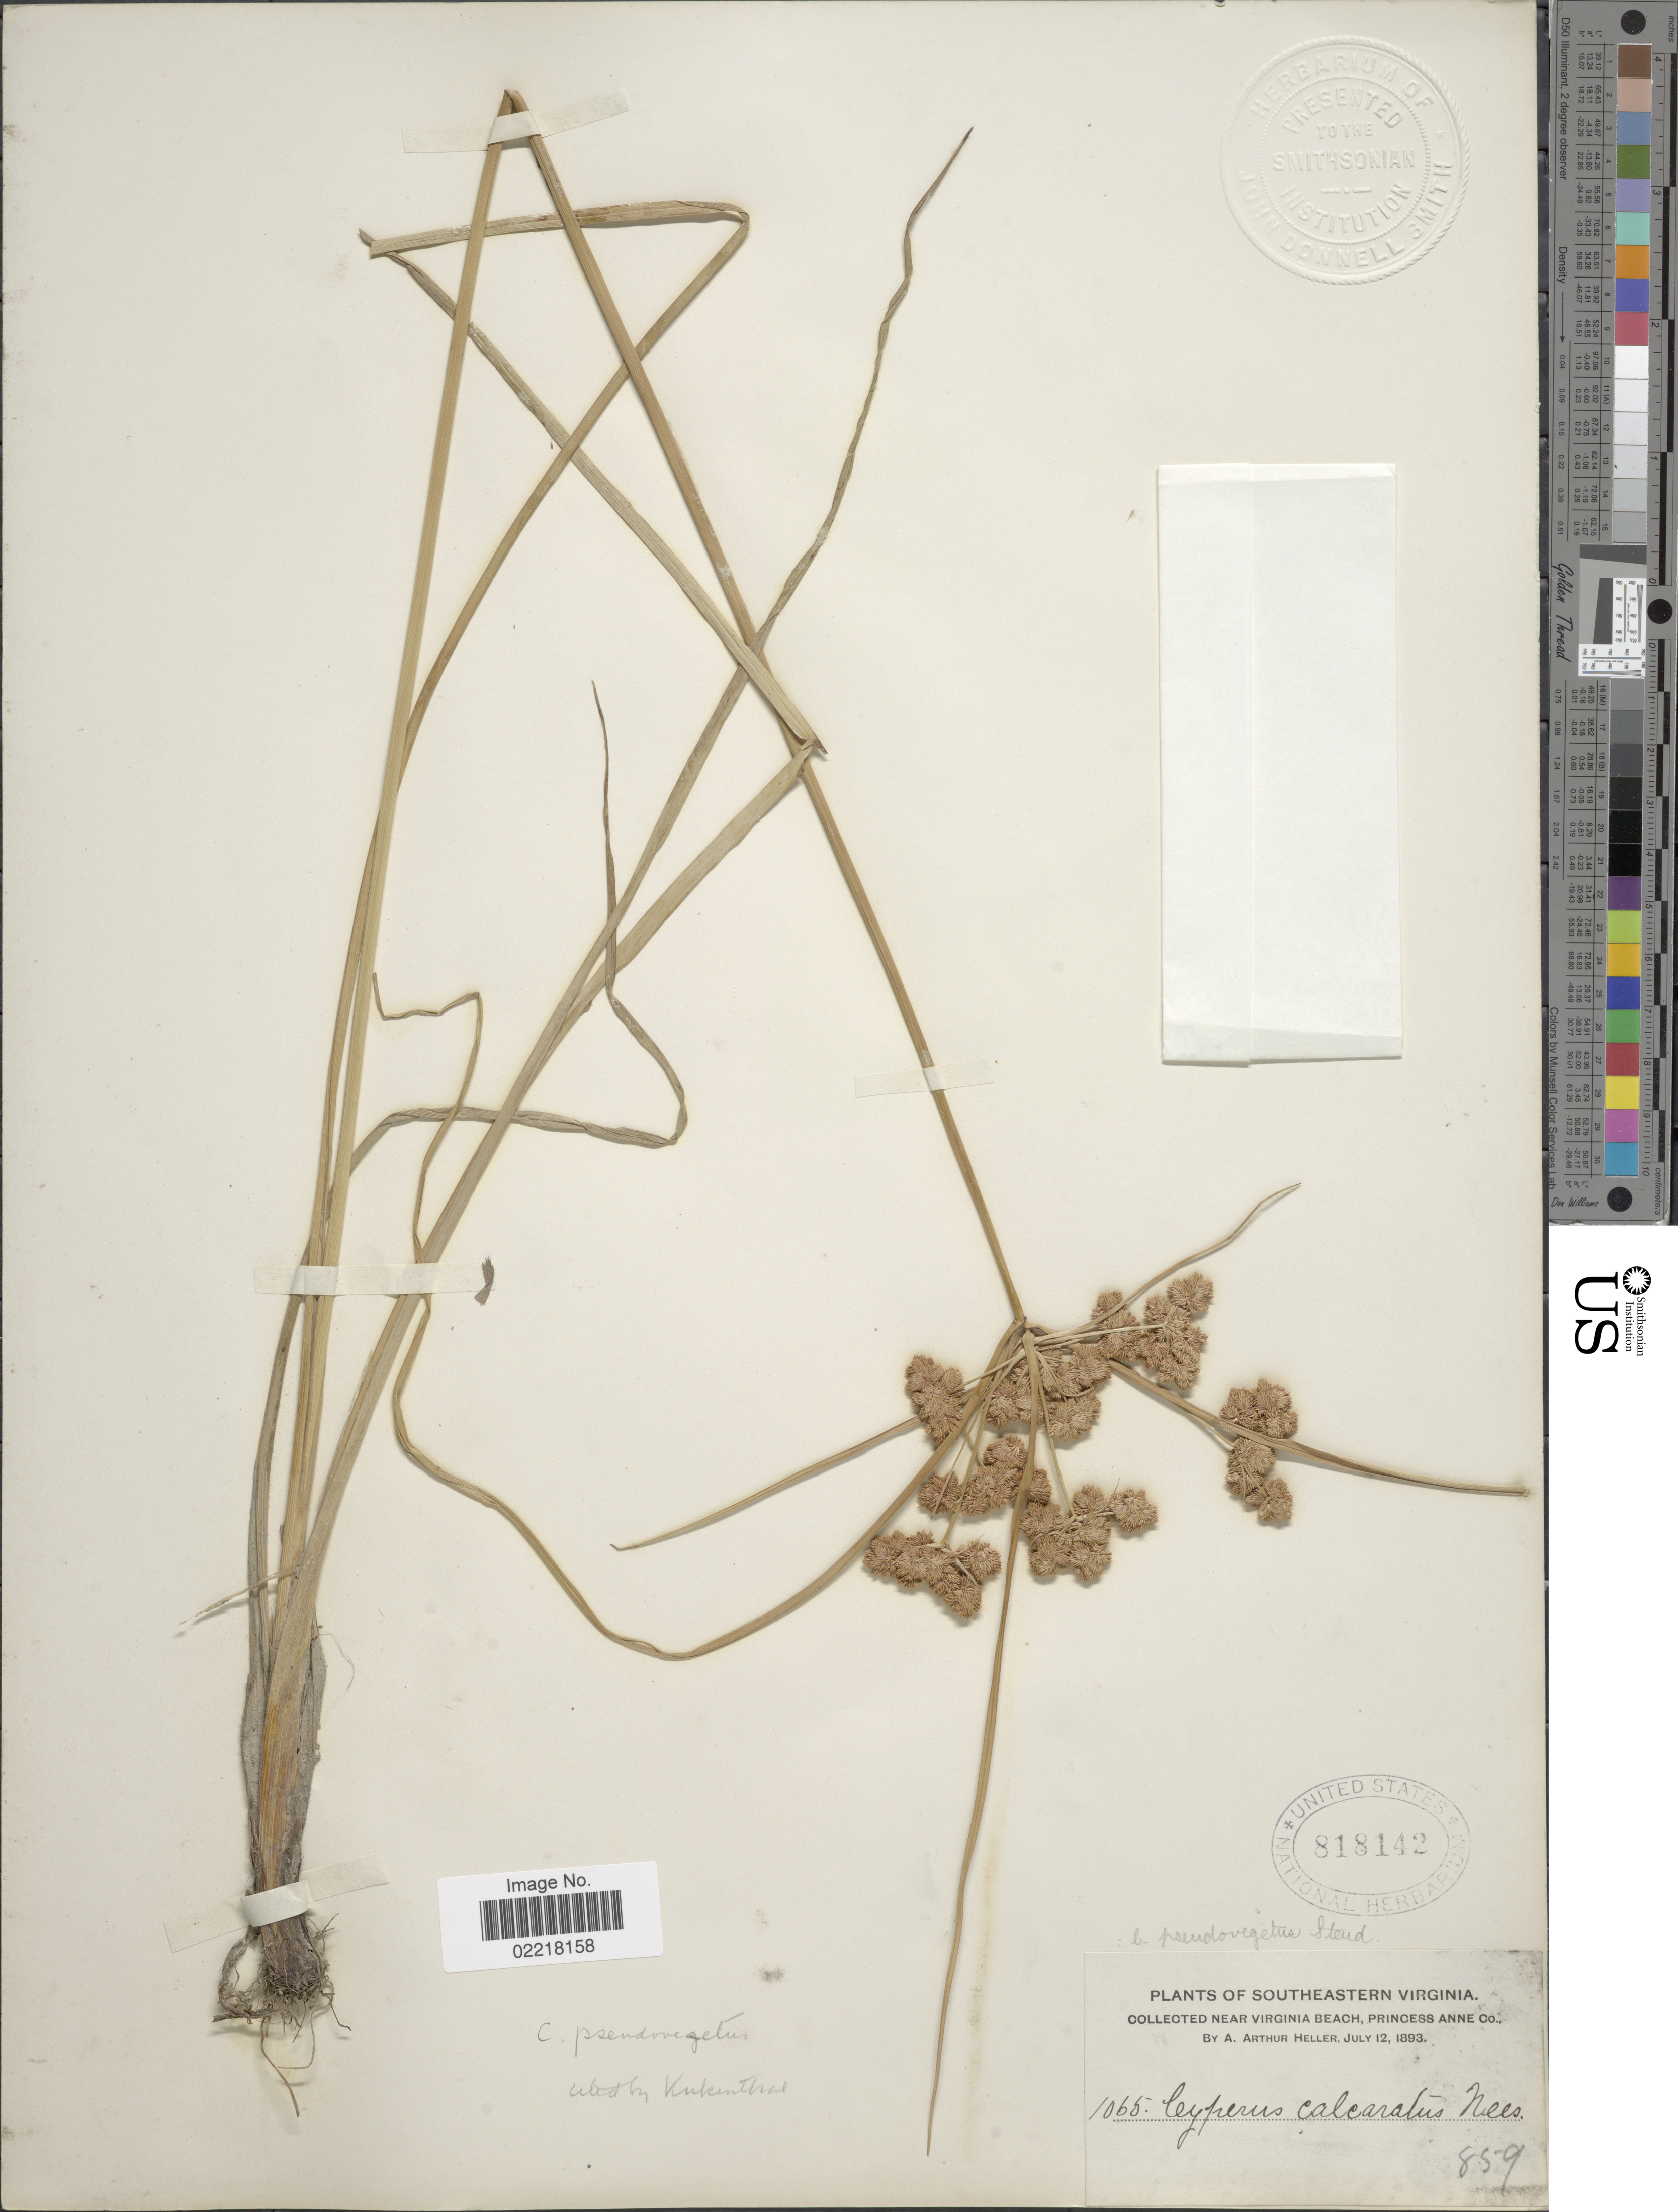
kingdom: Plantae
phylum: Tracheophyta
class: Liliopsida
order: Poales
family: Cyperaceae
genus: Cyperus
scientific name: Cyperus pseudovegetus Steud.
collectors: A. A. Heller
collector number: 1065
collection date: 1893-07-12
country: United States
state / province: Virginia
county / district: City of Virginia Beach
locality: Southeastern Virginia. Near Virginia Beach, Princess Anne (=historic county name) Co.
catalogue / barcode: US 818142